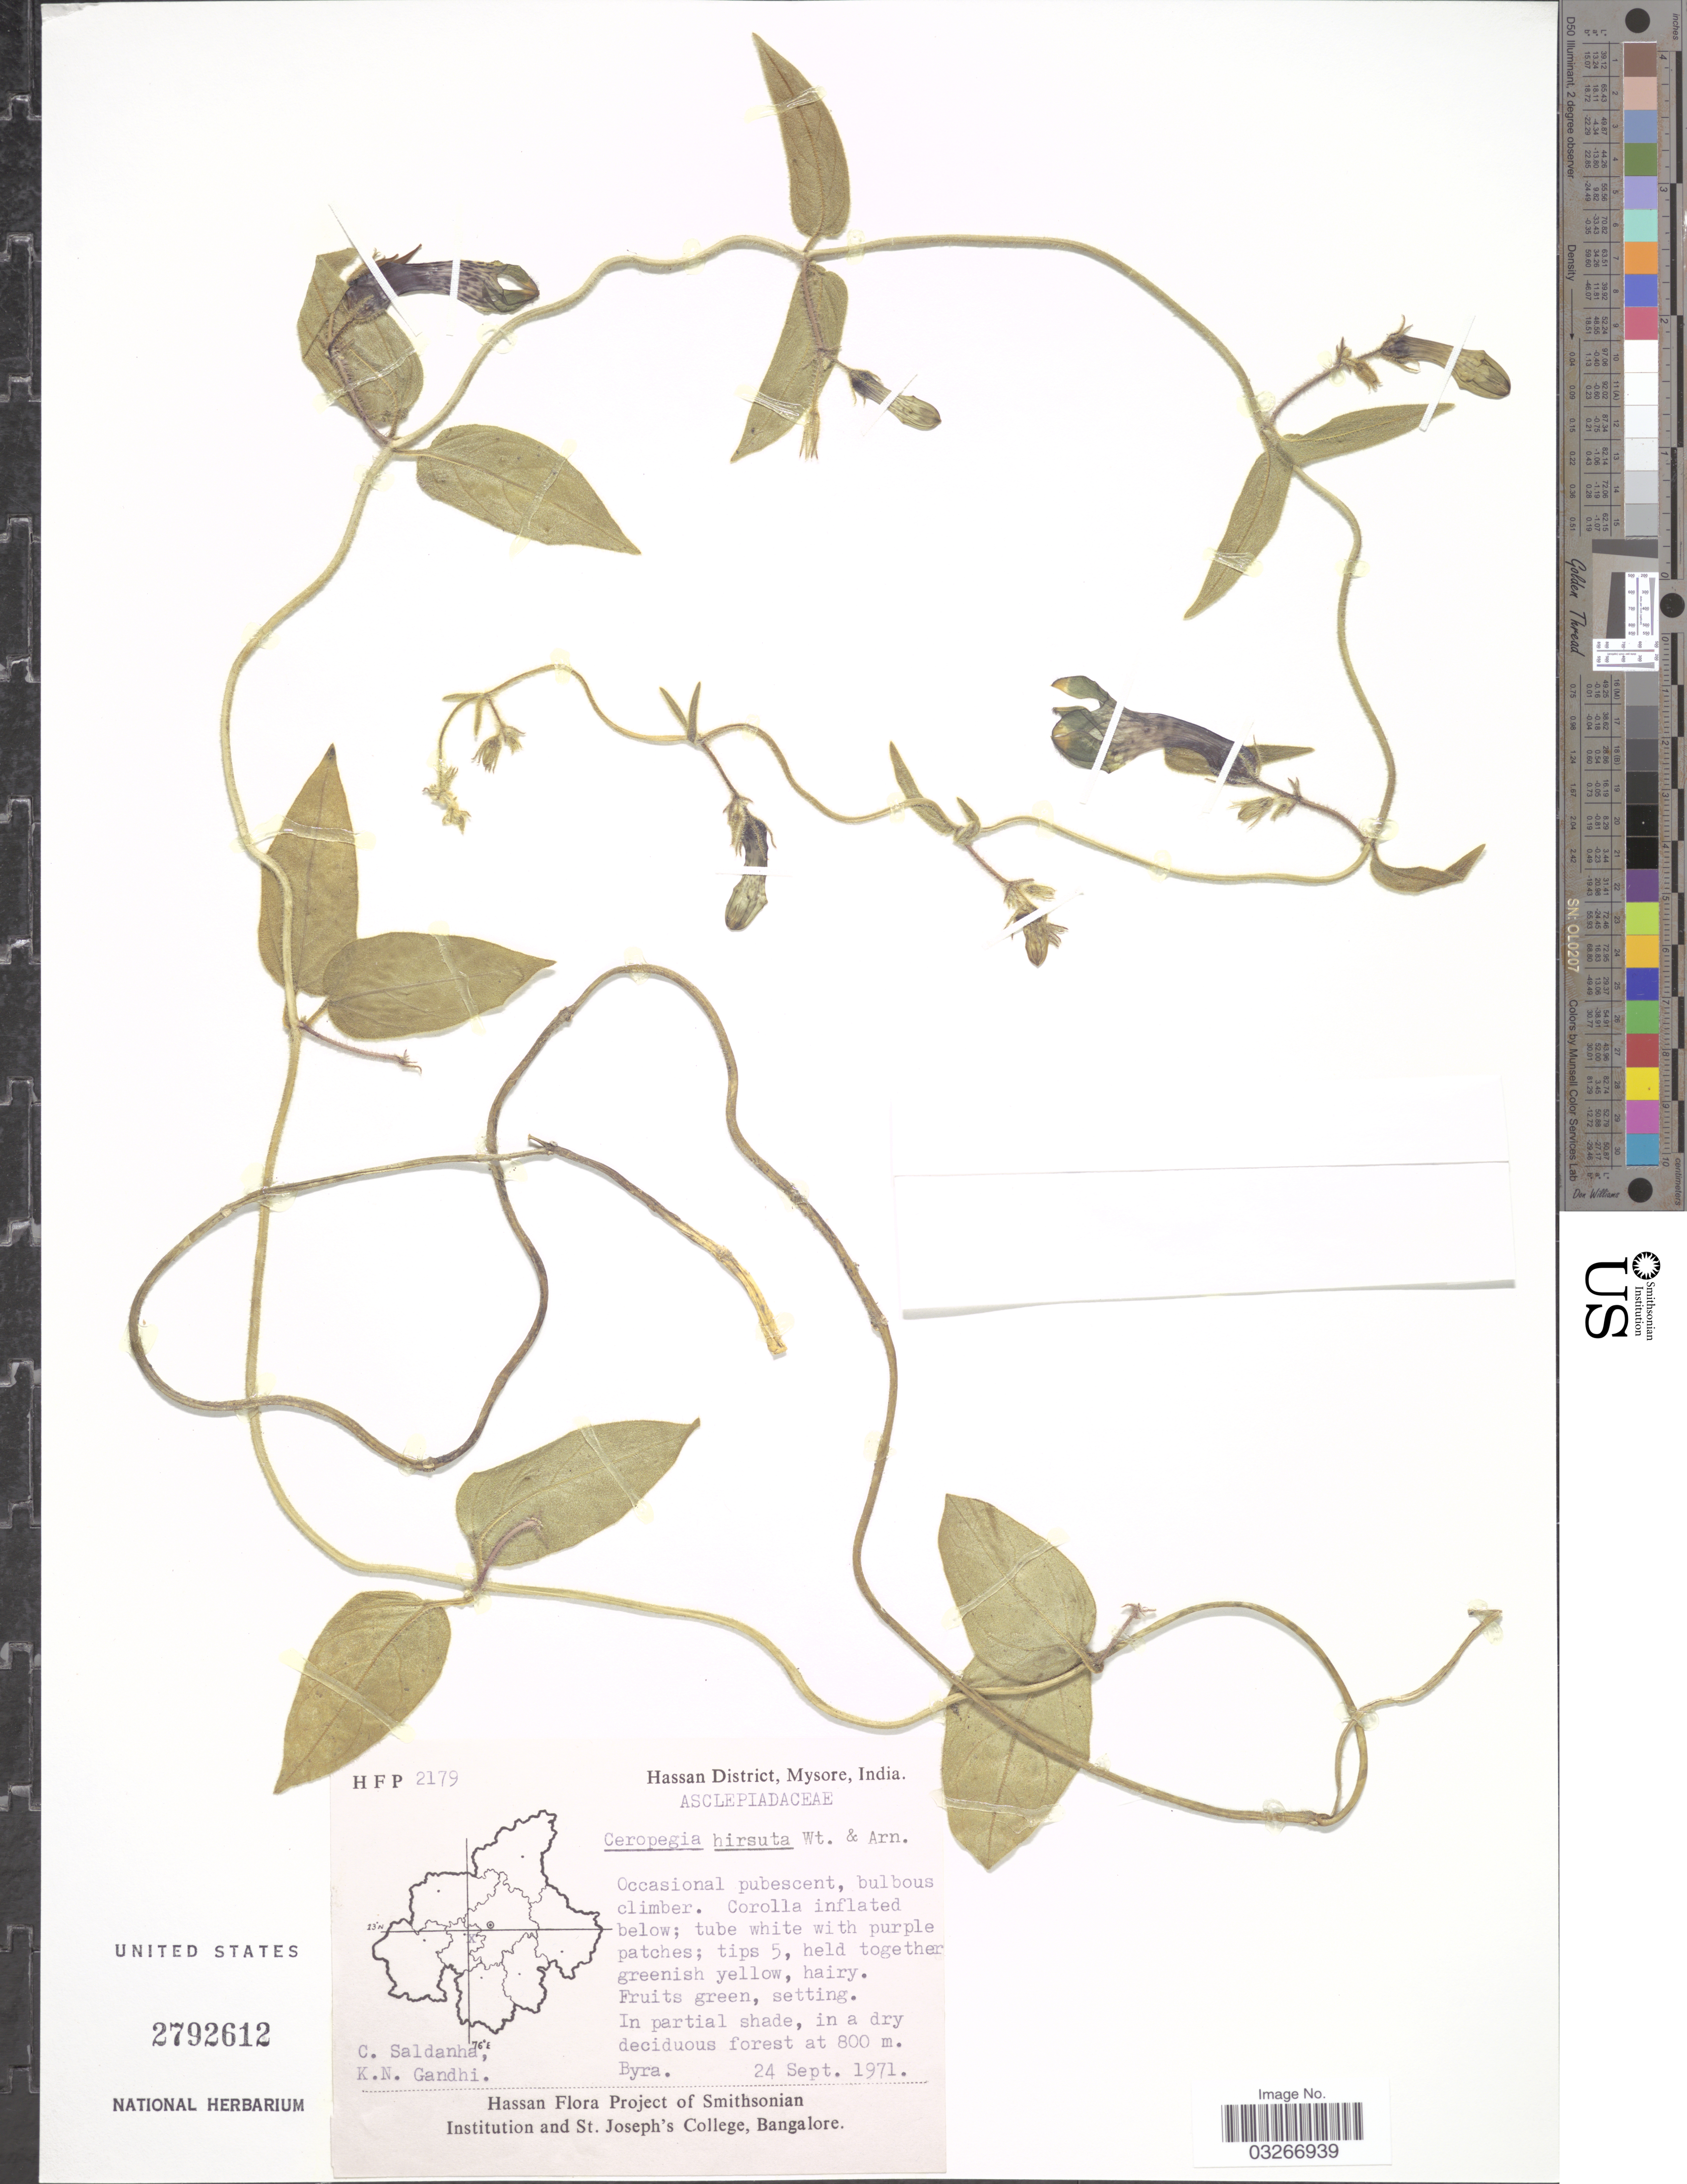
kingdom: Plantae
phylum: Tracheophyta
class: Magnoliopsida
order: Gentianales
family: Apocynaceae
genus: Ceropegia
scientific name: Ceropegia hirsuta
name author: Wight & Arn.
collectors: C. Saldanha & K. N. Gandhi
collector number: HFP2179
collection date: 1971-09-24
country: India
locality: Hassan District, Mysore. Byra.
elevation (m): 800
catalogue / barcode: US 2792612